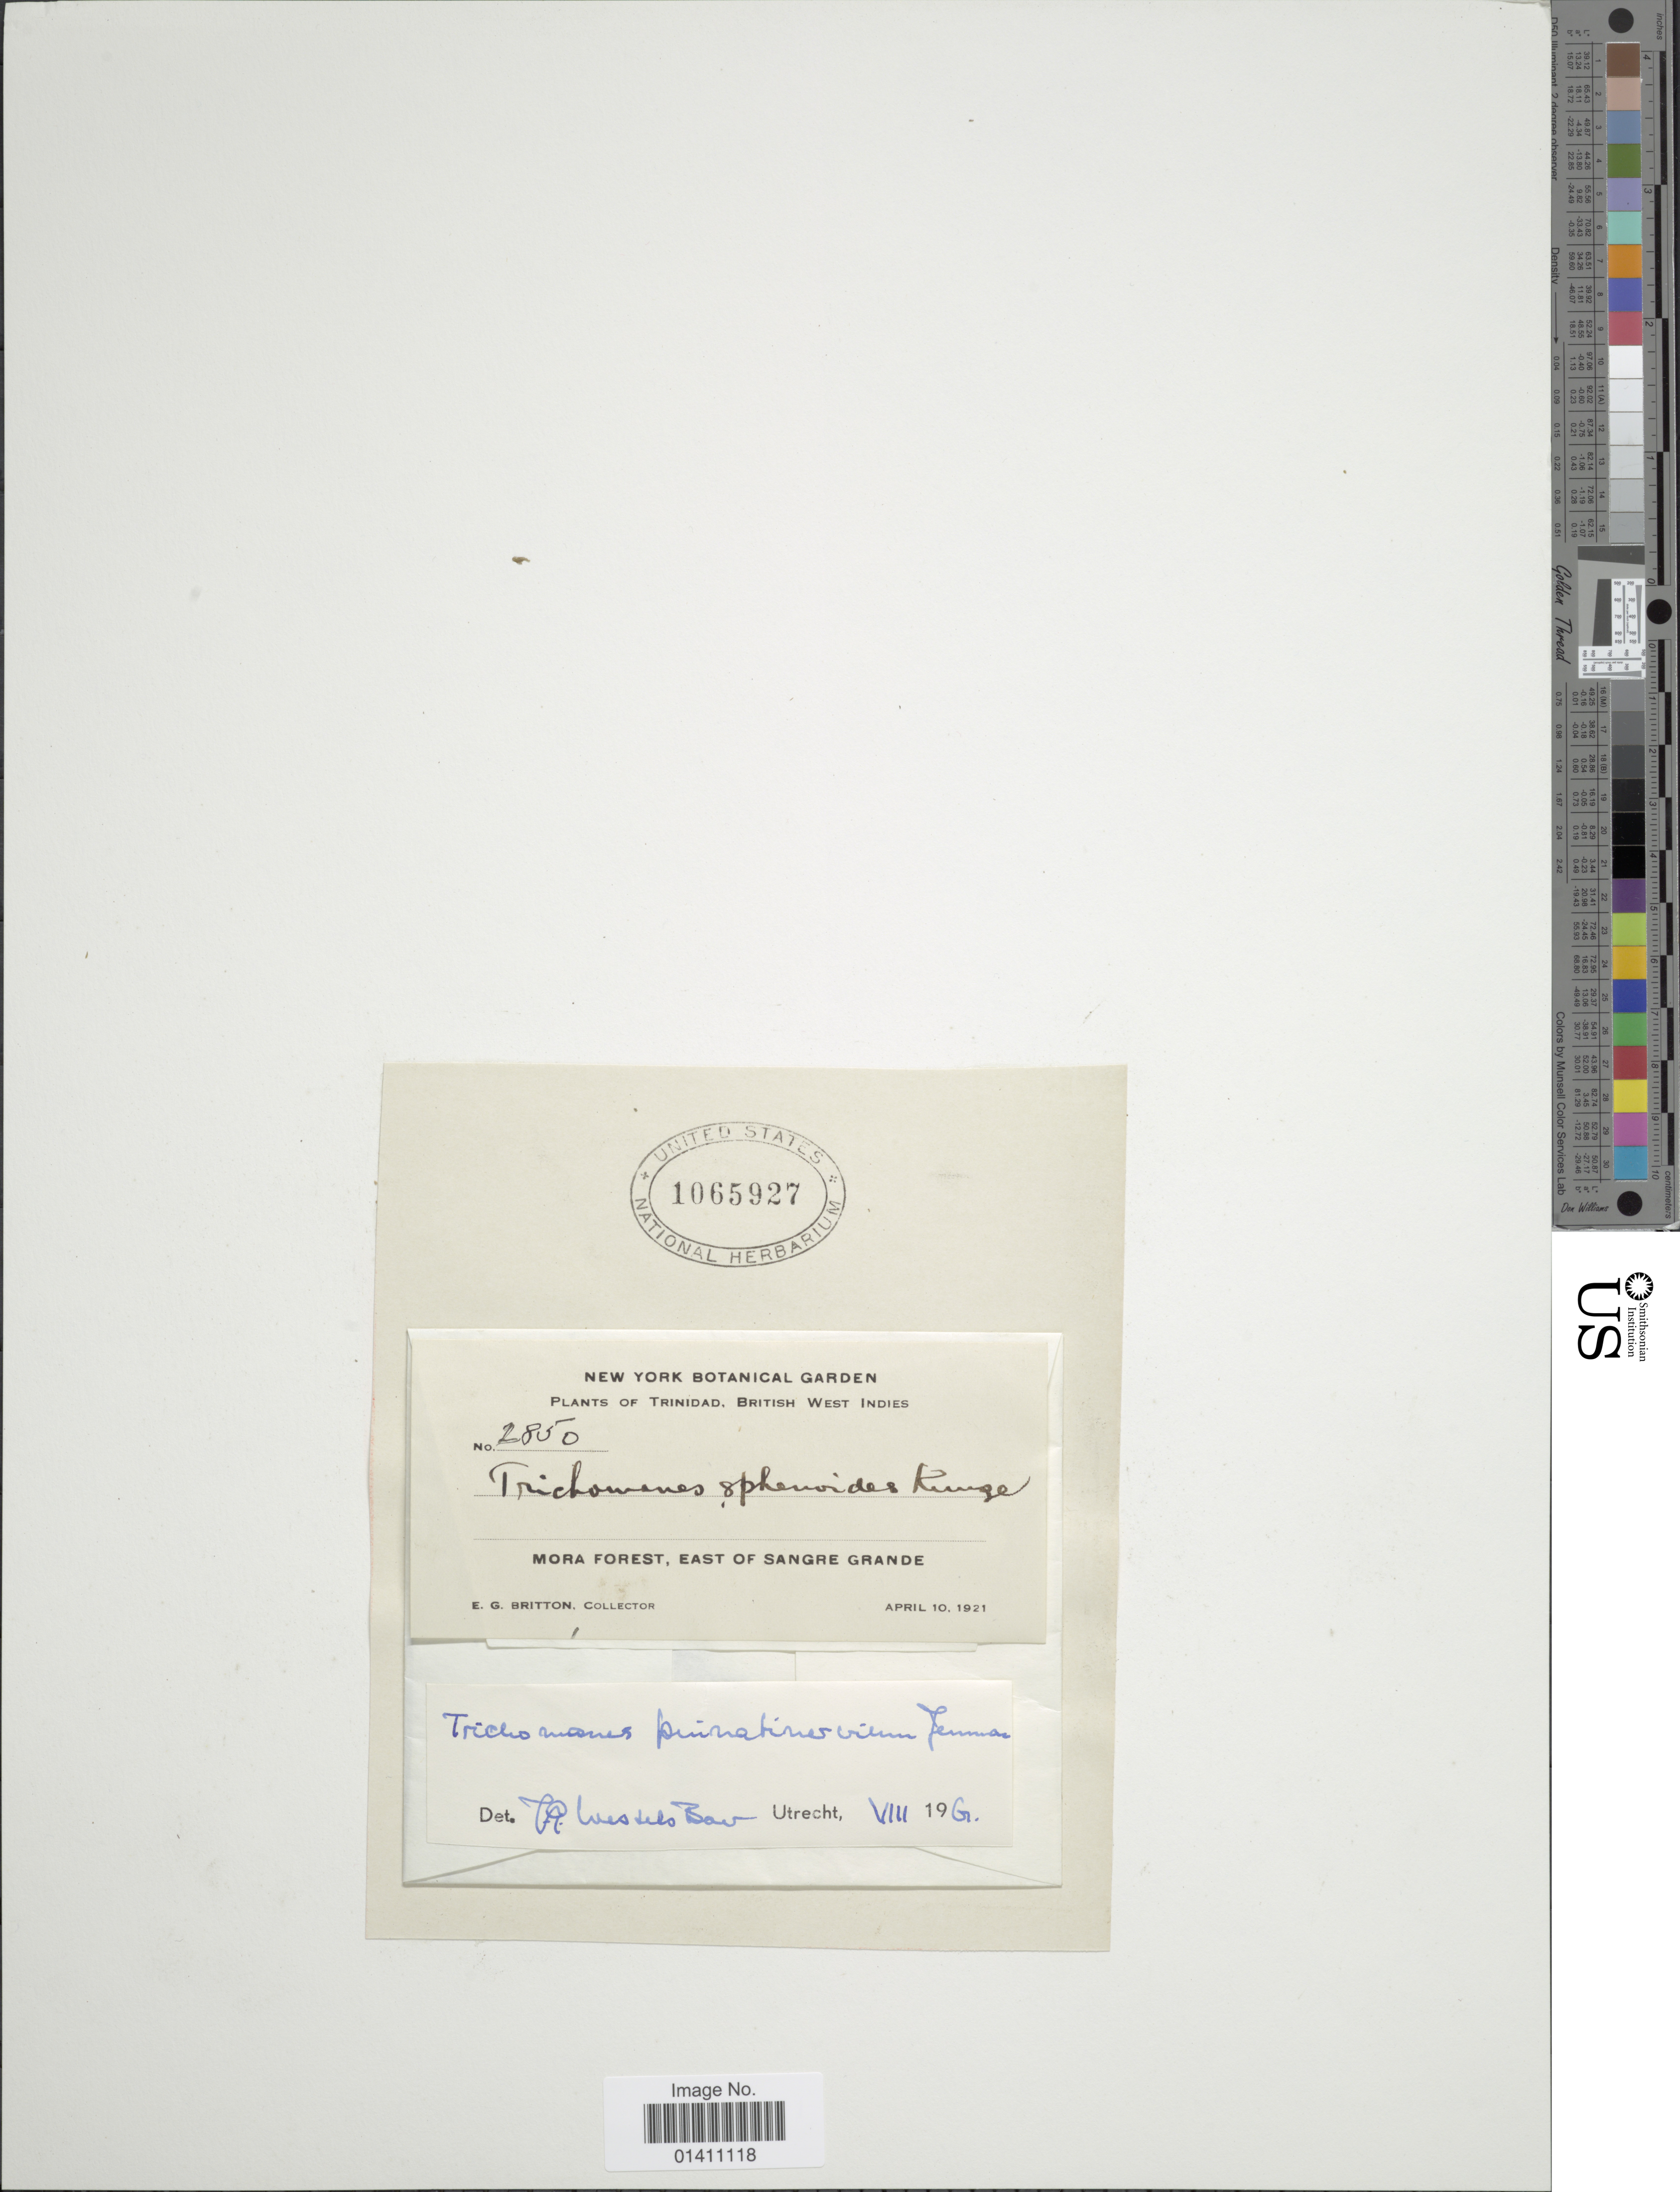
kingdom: Plantae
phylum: Tracheophyta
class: Polypodiopsida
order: Hymenophyllales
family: Hymenophyllaceae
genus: Didymoglossum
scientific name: Didymoglossum pinnatinervium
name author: (Jenman) Pic. Serm.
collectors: E. G. Britton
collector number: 2850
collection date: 1921-04-10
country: Trinidad and Tobago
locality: Trinidad, British West Indies. Mora forest, East of Sange Grande.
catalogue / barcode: US 1065927